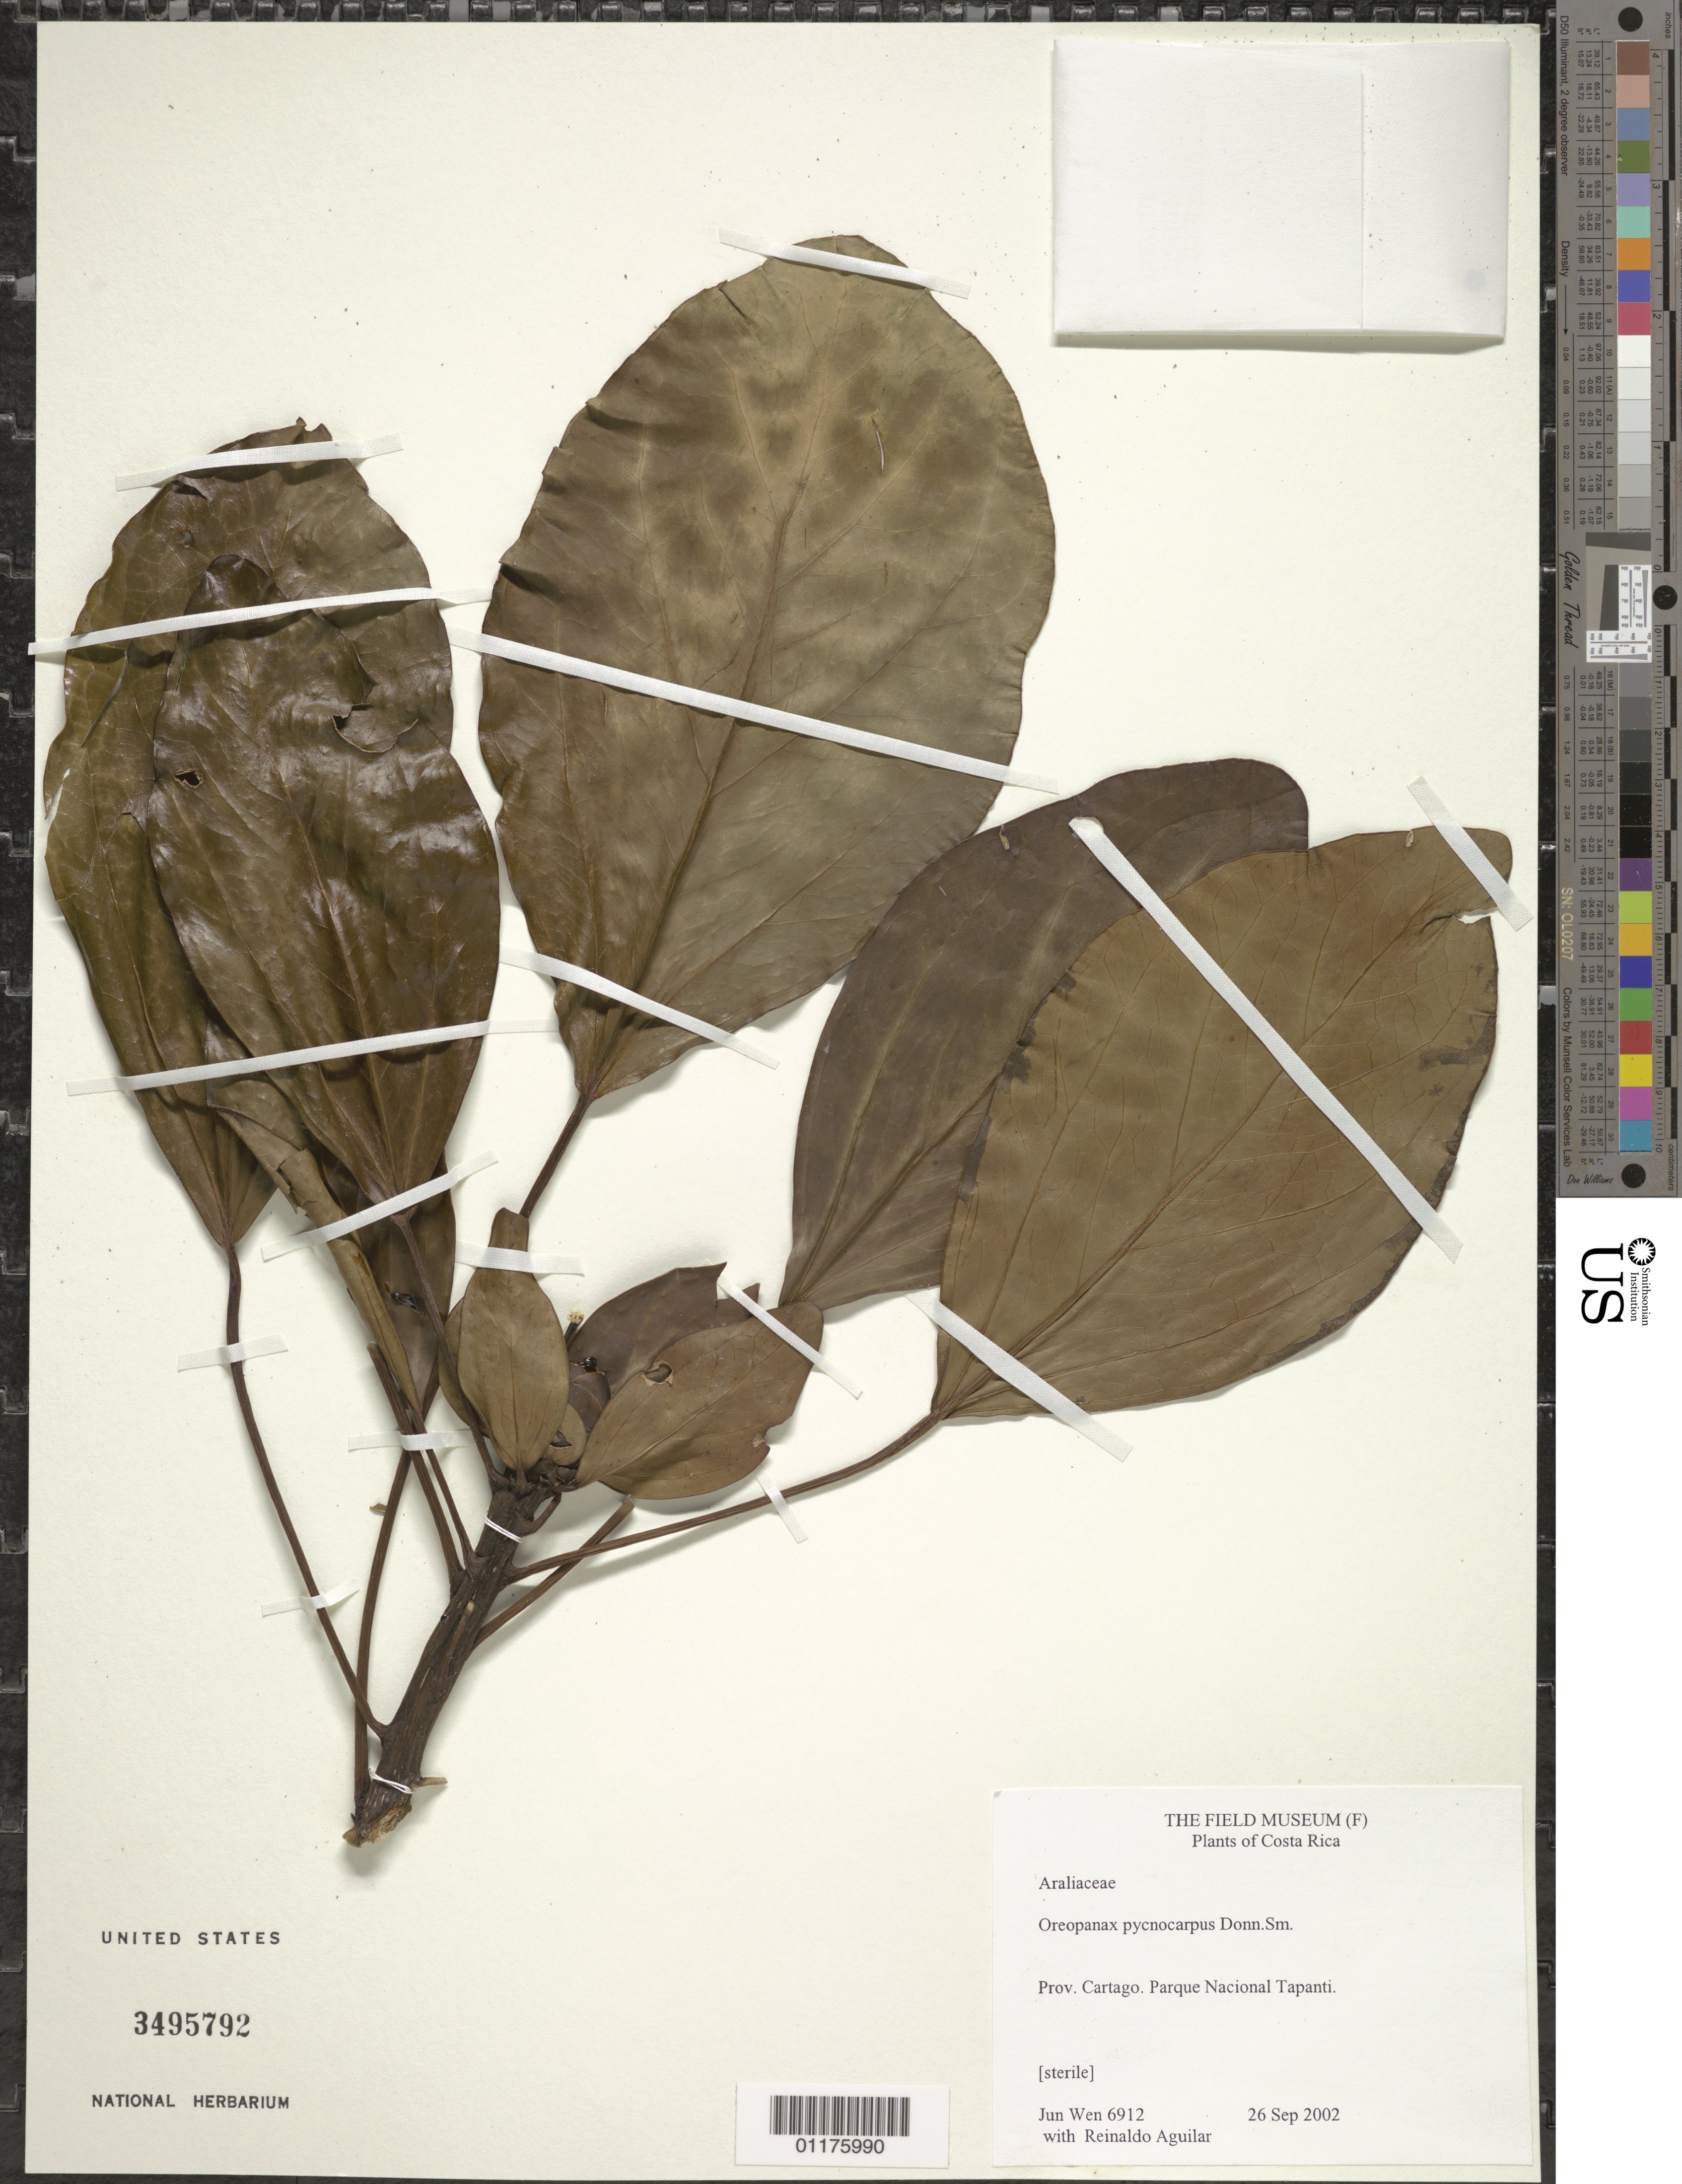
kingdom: Plantae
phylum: Tracheophyta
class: Magnoliopsida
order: Apiales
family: Araliaceae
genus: Oreopanax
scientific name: Oreopanax pycnocarpus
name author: Donn. Sm.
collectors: J. Wen & R. Aguilar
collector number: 6912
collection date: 2002-09-26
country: Costa Rica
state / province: Cartago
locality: Parque Nacional Tapanti.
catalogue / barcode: US 3495792